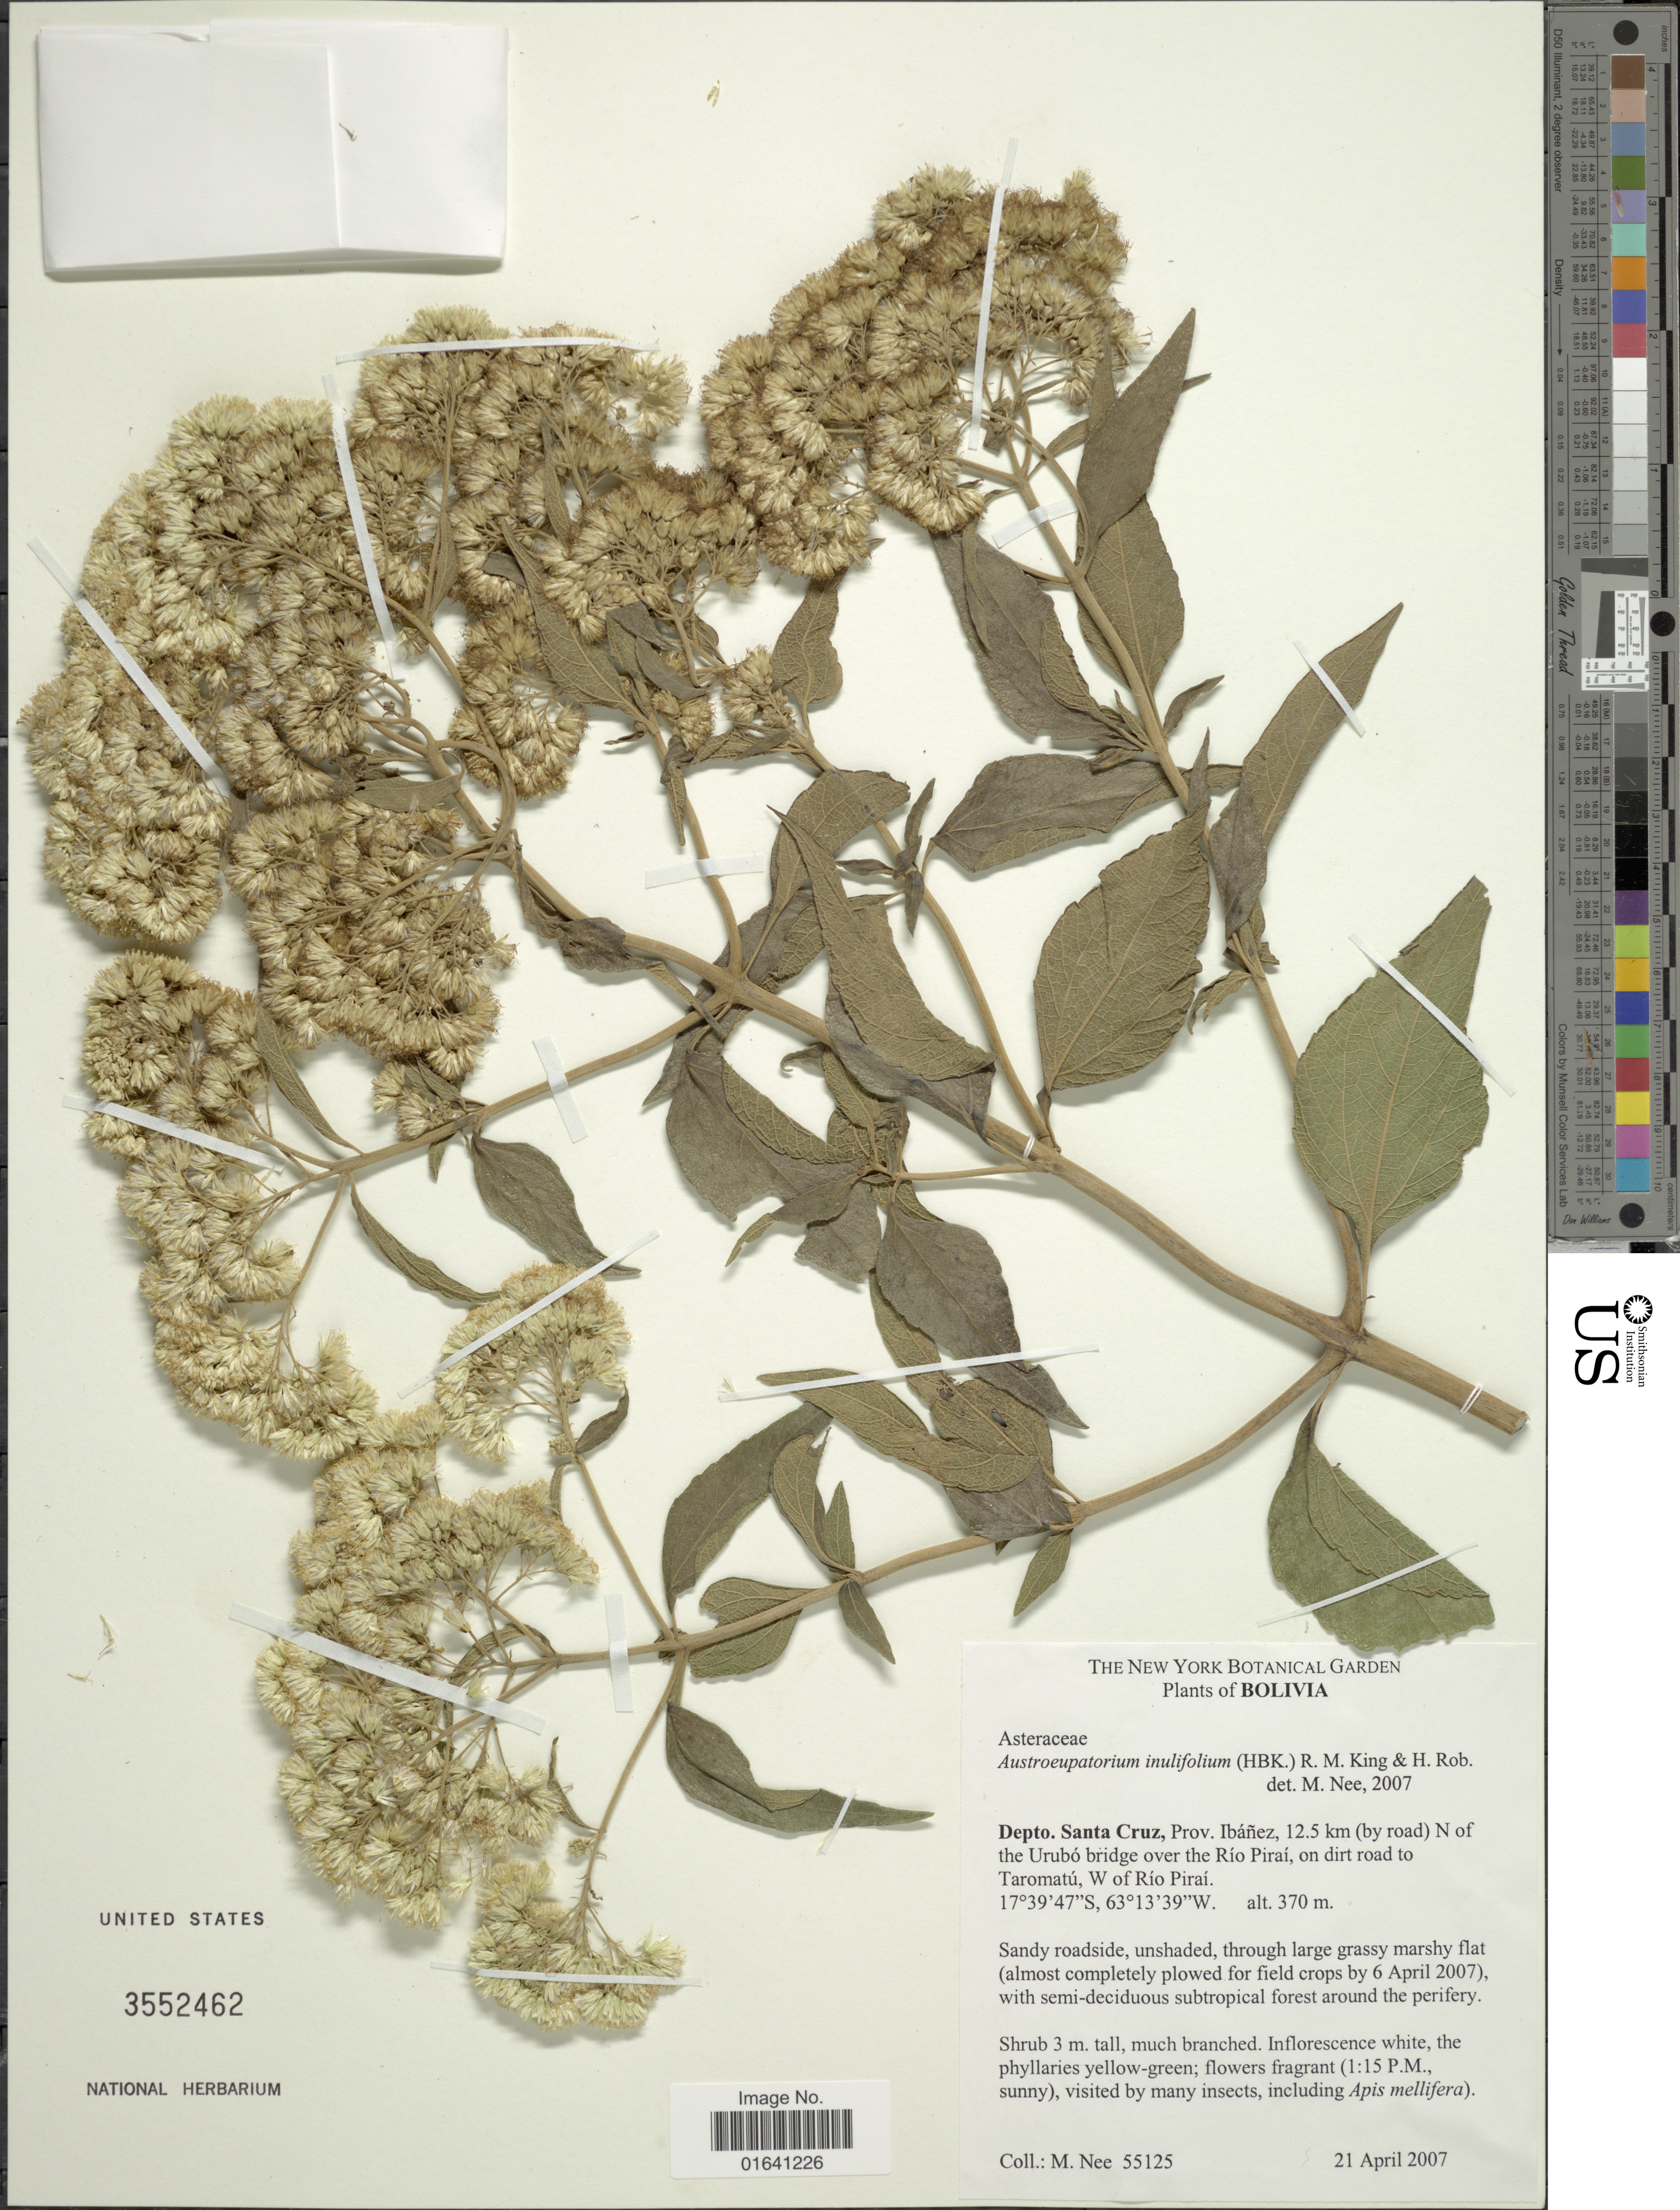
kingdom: Plantae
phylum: Tracheophyta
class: Magnoliopsida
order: Asterales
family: Asteraceae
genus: Austroeupatorium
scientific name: Austroeupatorium inulaefolium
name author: (Kunth) R.M. King & H. Rob.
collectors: M. Nee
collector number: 55125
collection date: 2007-04-21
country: Bolivia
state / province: Santa Cruz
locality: Depto. Santa Cruz, Prov. Ibáñez, 12.5 km (by road) N of the Urubó bridge over the Río Piraí, on dirt road to Taromatú, W. of Río Piraí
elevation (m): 370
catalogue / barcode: US 3552462